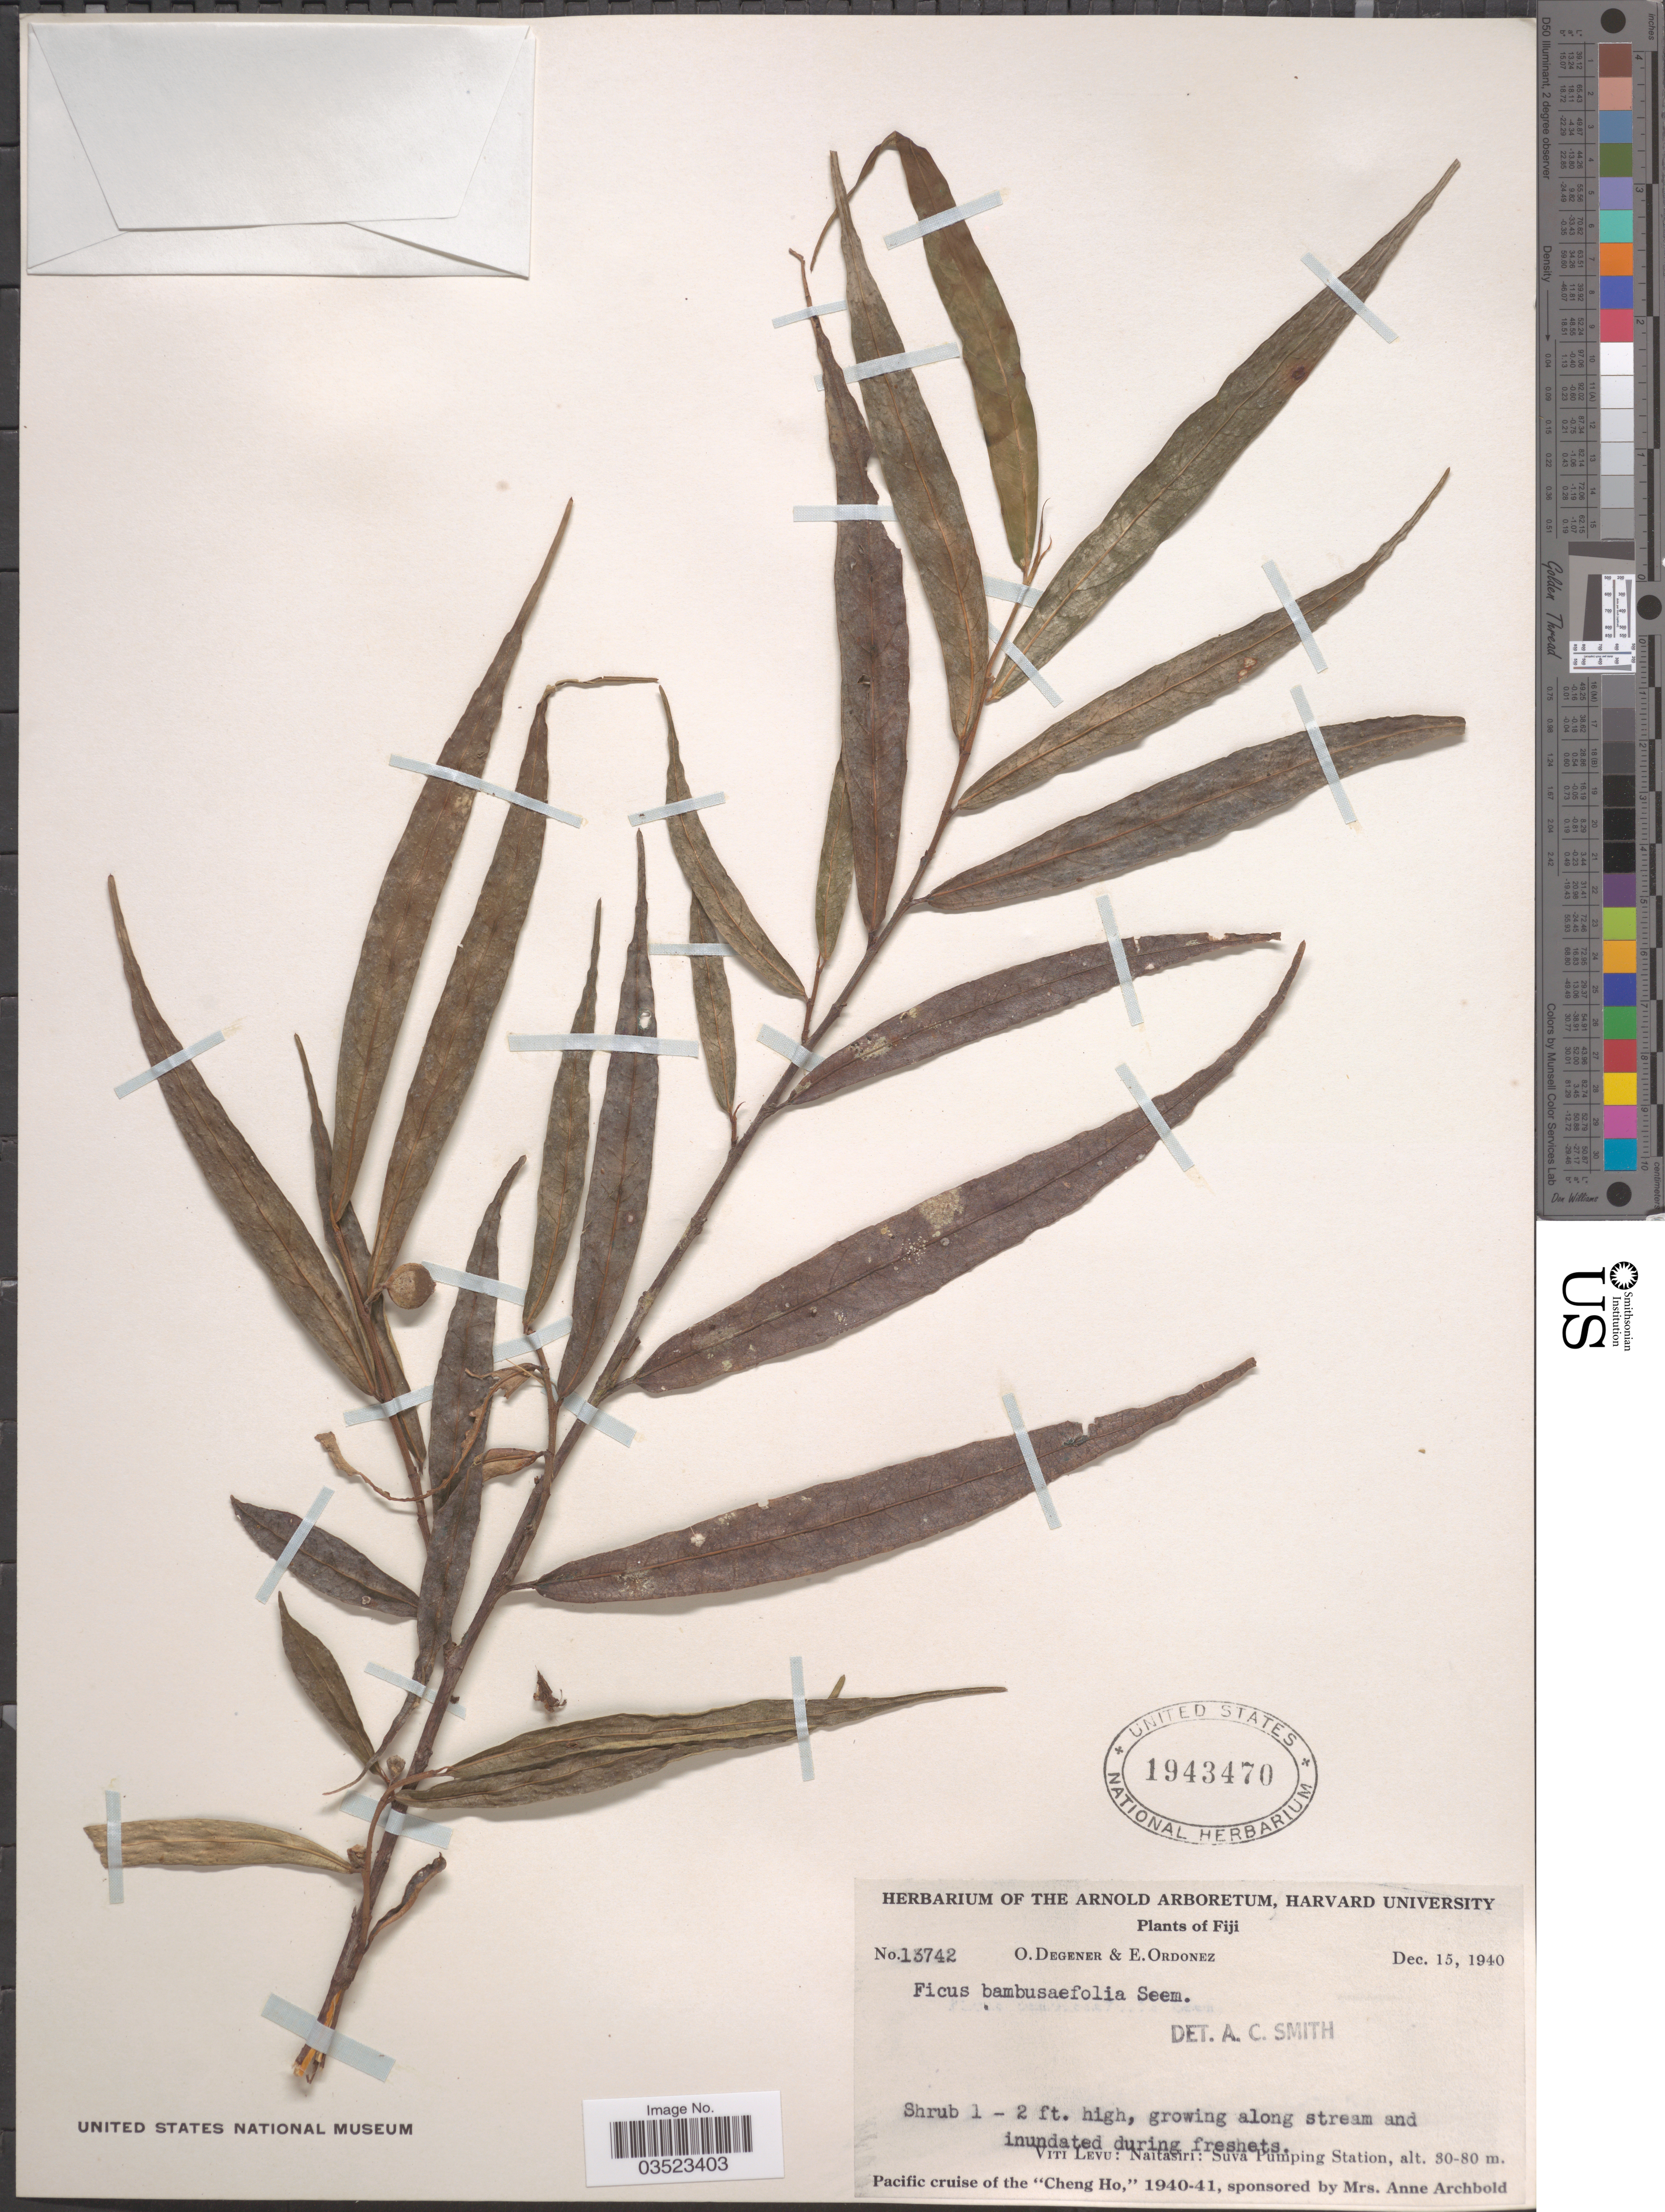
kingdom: Plantae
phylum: Tracheophyta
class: Magnoliopsida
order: Rosales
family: Moraceae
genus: Ficus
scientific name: Ficus bambusaefolia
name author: Seem.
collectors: O. Degener & E. Ordonez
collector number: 13742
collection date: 1940-12-15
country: Fiji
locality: Viti Levu: Naitasiri: Suva Pumping Station.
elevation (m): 30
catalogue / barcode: US 1943470